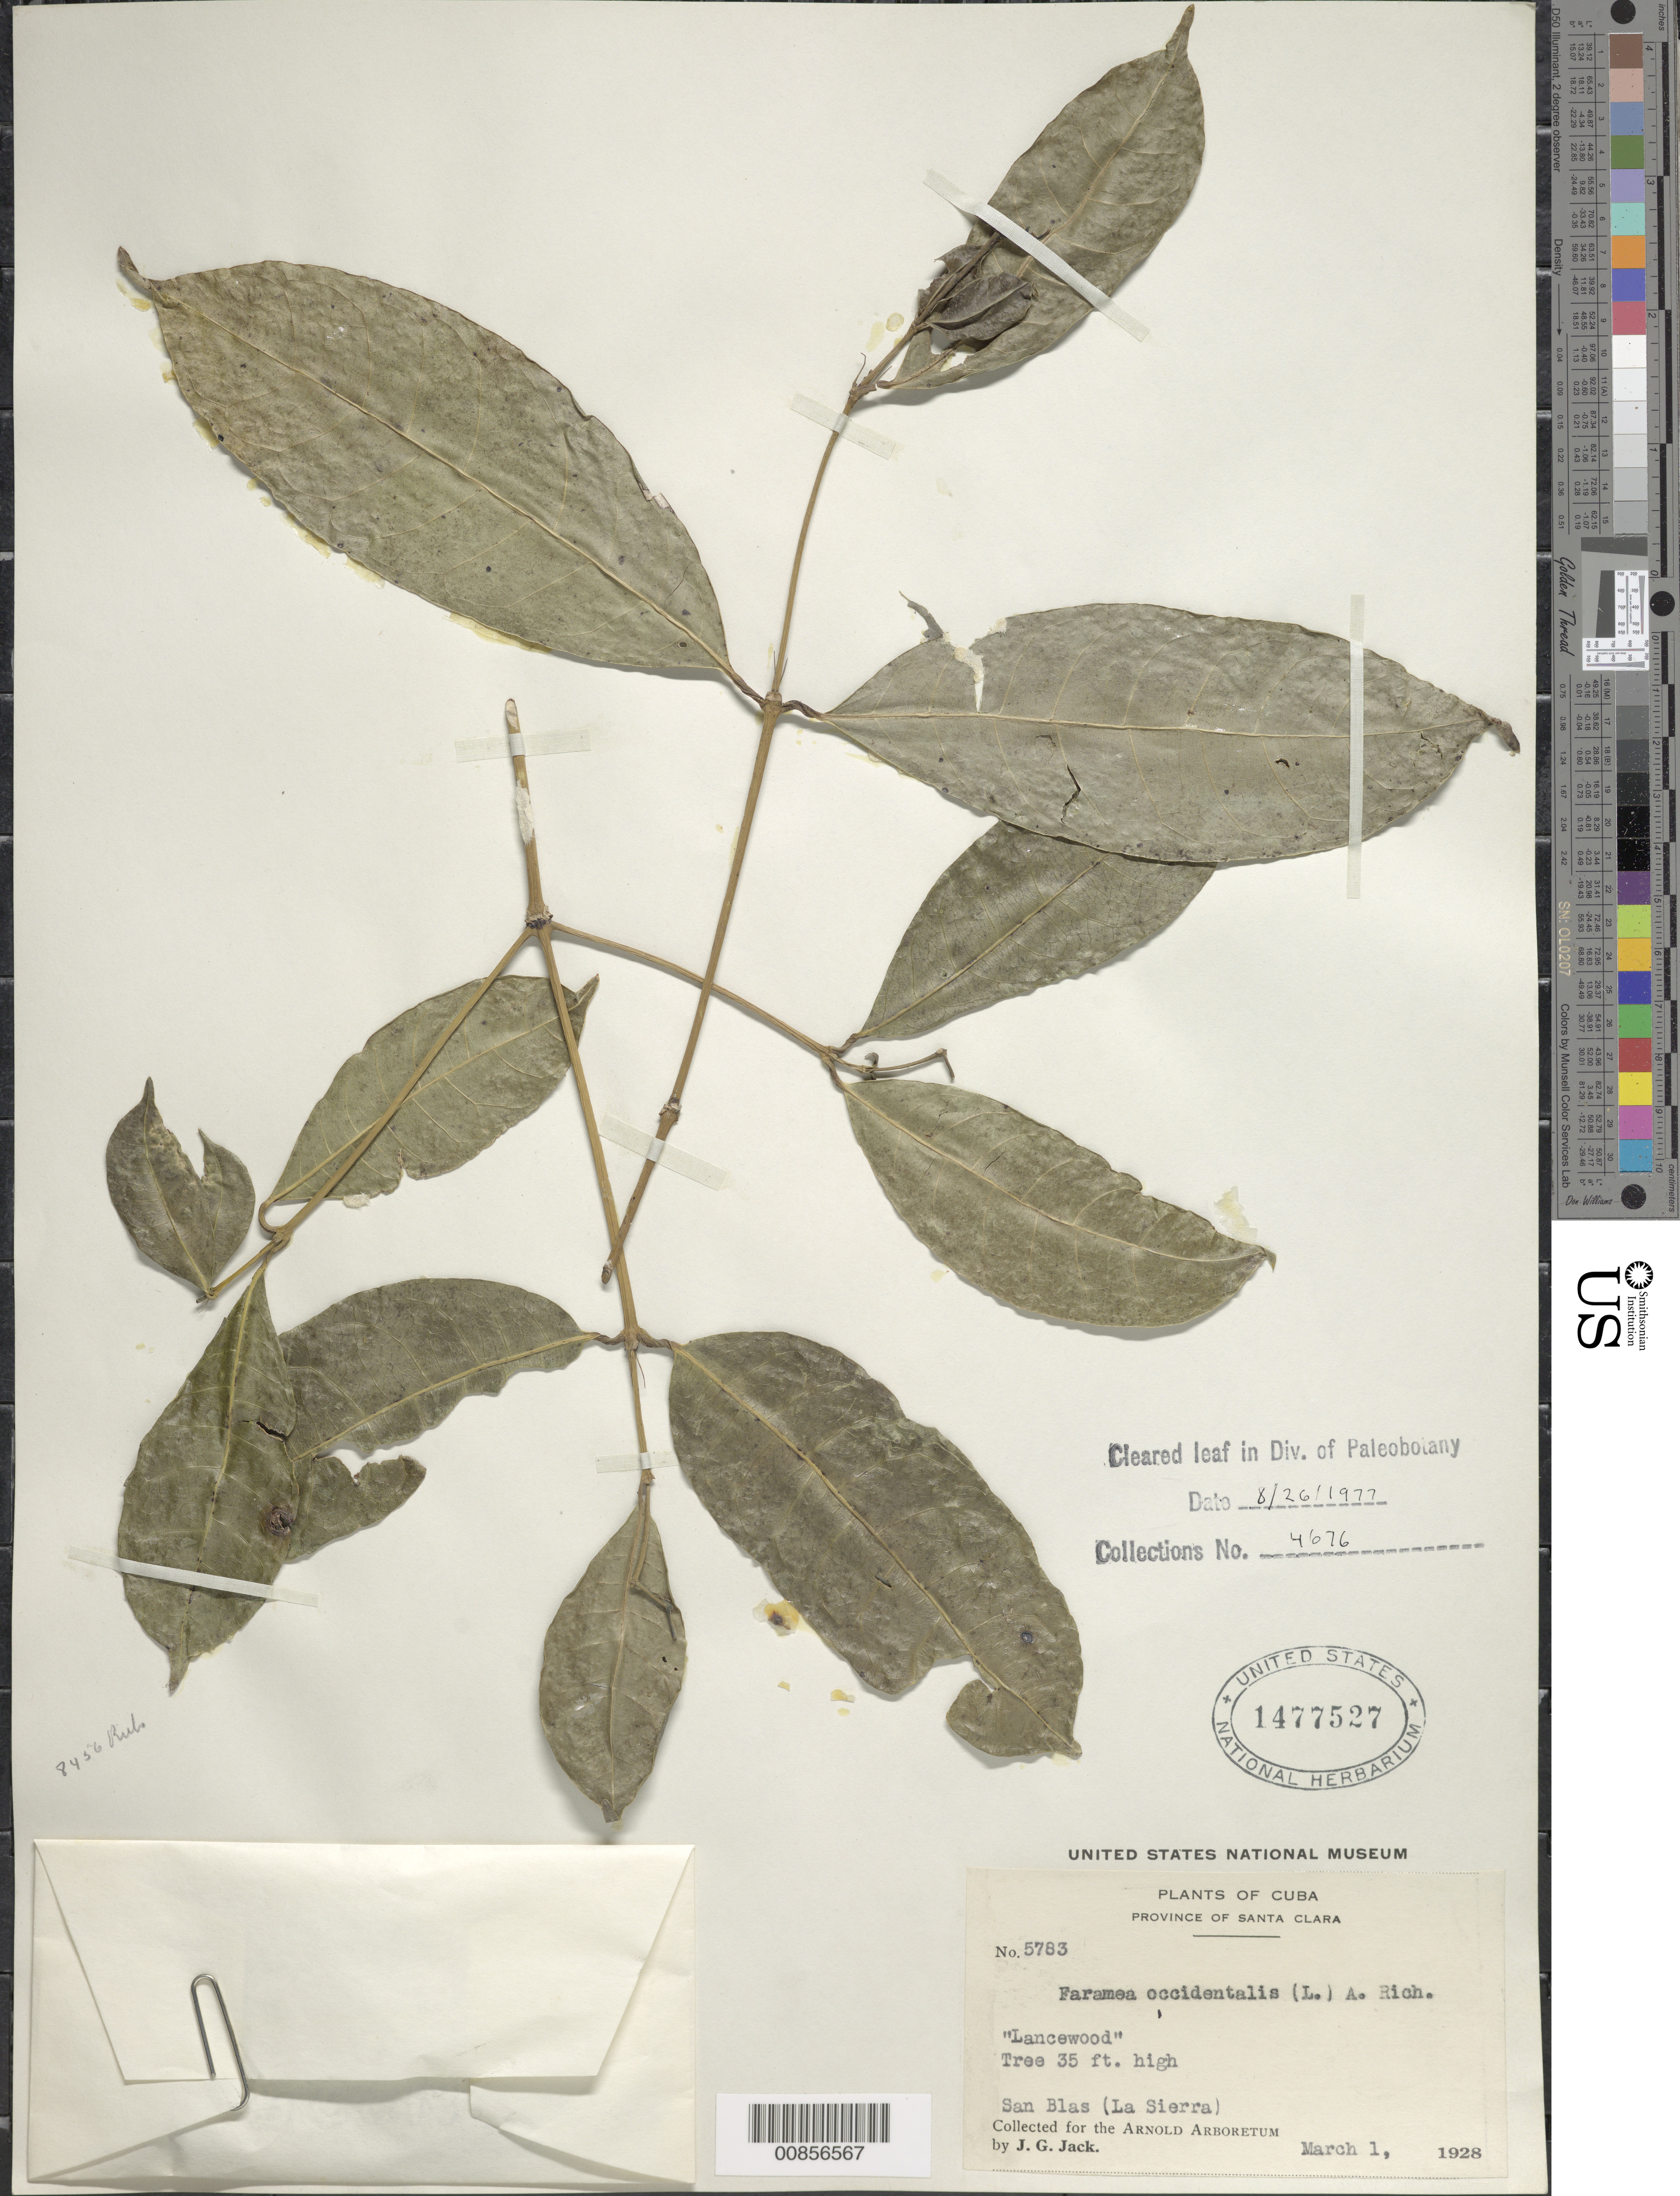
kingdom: Plantae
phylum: Tracheophyta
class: Magnoliopsida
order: Gentianales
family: Rubiaceae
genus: Faramea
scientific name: Faramea occidentalis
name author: (L.) A. Rich.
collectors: J. G. Jack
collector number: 5783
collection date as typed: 01 Mar 1928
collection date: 1928-03-01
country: Cuba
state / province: Las Villas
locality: San Blas (La Sierra)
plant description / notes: Common name: Lancewood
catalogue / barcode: US 1477527